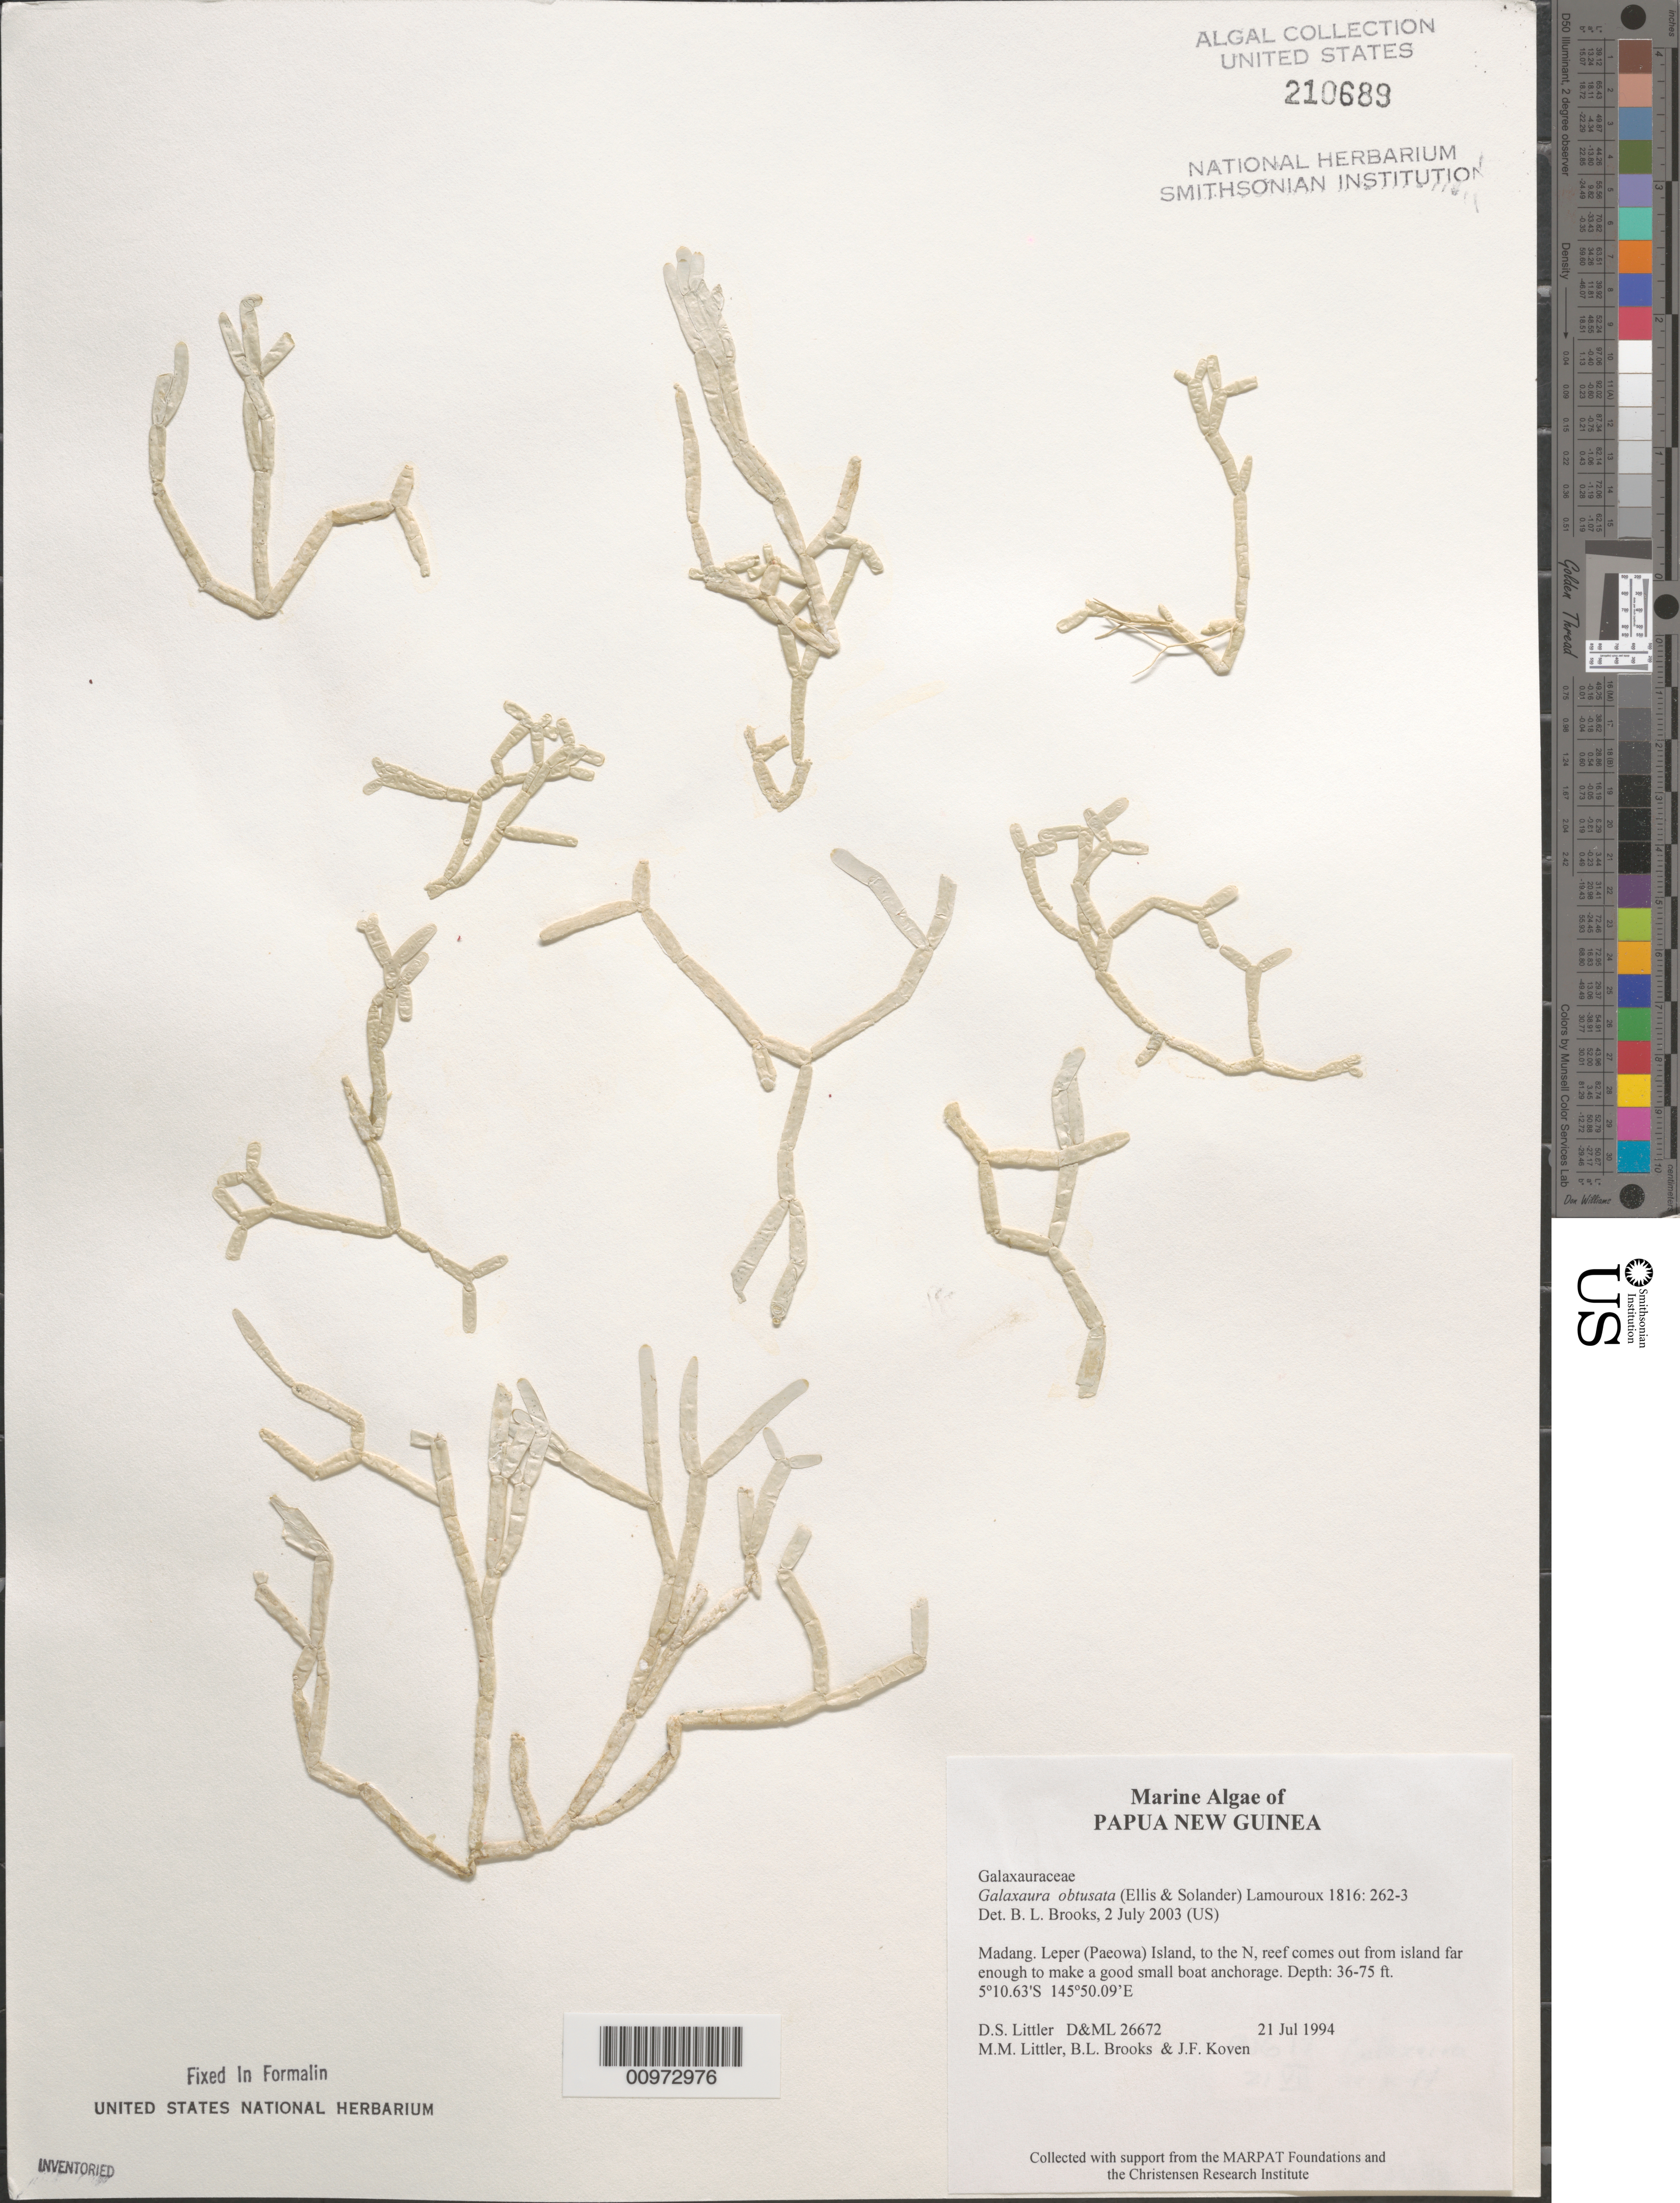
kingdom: Plantae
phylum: Rhodophyta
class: Florideophyceae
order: Nemaliales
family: Galaxauraceae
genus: Dichotomaria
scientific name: Dichotomaria obtusata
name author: (Ellis & Sol.) Lam.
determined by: Algae name updating Project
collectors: D. S. Littler, M. M. Littler, B. Brooks & J. Koven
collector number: D&ML 26672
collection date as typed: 21 Jul 1994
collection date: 1994-07-21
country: Papua New Guinea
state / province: Madang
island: Leper [Paeowa]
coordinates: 5 10.63'S, 145 50.09'E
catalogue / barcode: US 210689